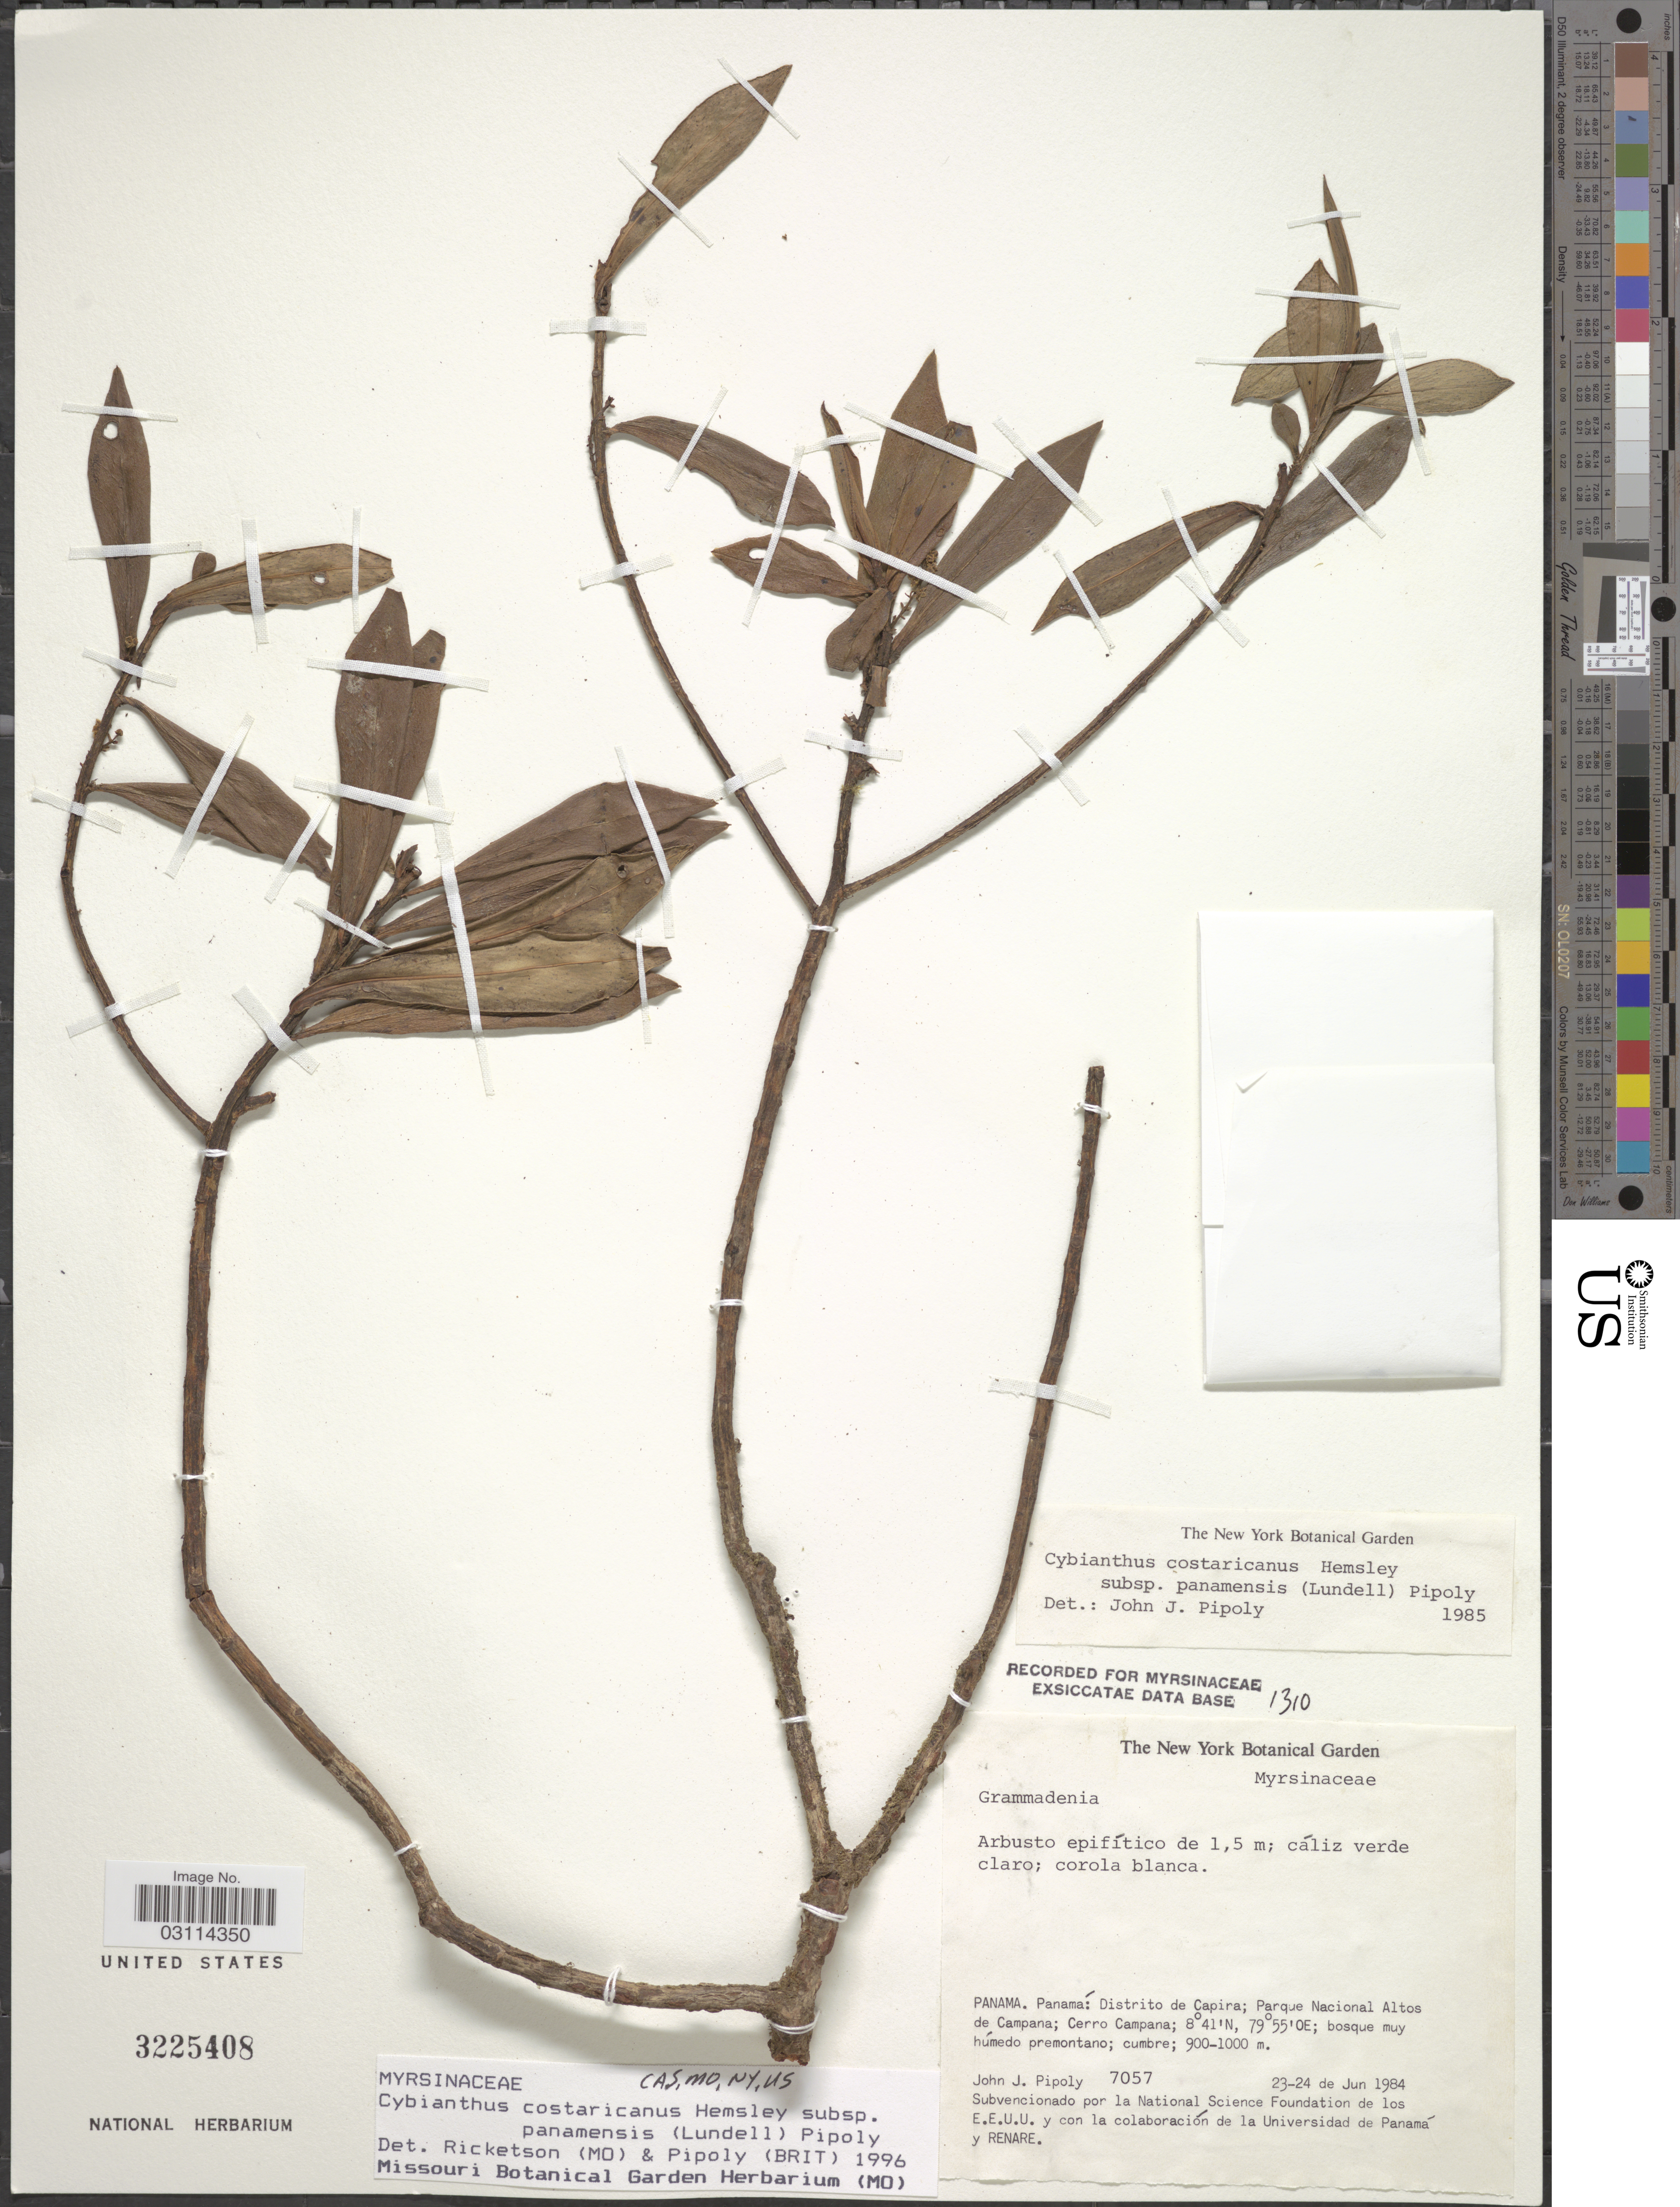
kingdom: Plantae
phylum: Tracheophyta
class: Magnoliopsida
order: Ericales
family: Primulaceae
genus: Cybianthus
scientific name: Cybianthus costaricanus subsp. panamensis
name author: (Lundell) Pipoly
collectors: J. J. Pipoly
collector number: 7057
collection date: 1984-06-23/1984-06-24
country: Panama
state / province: Panamá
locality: Distrito de Capira: Parque Nacional Altos de Campana; Cerro Campana; bosque muy húmedo premontano.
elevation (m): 900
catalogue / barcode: US 3225408